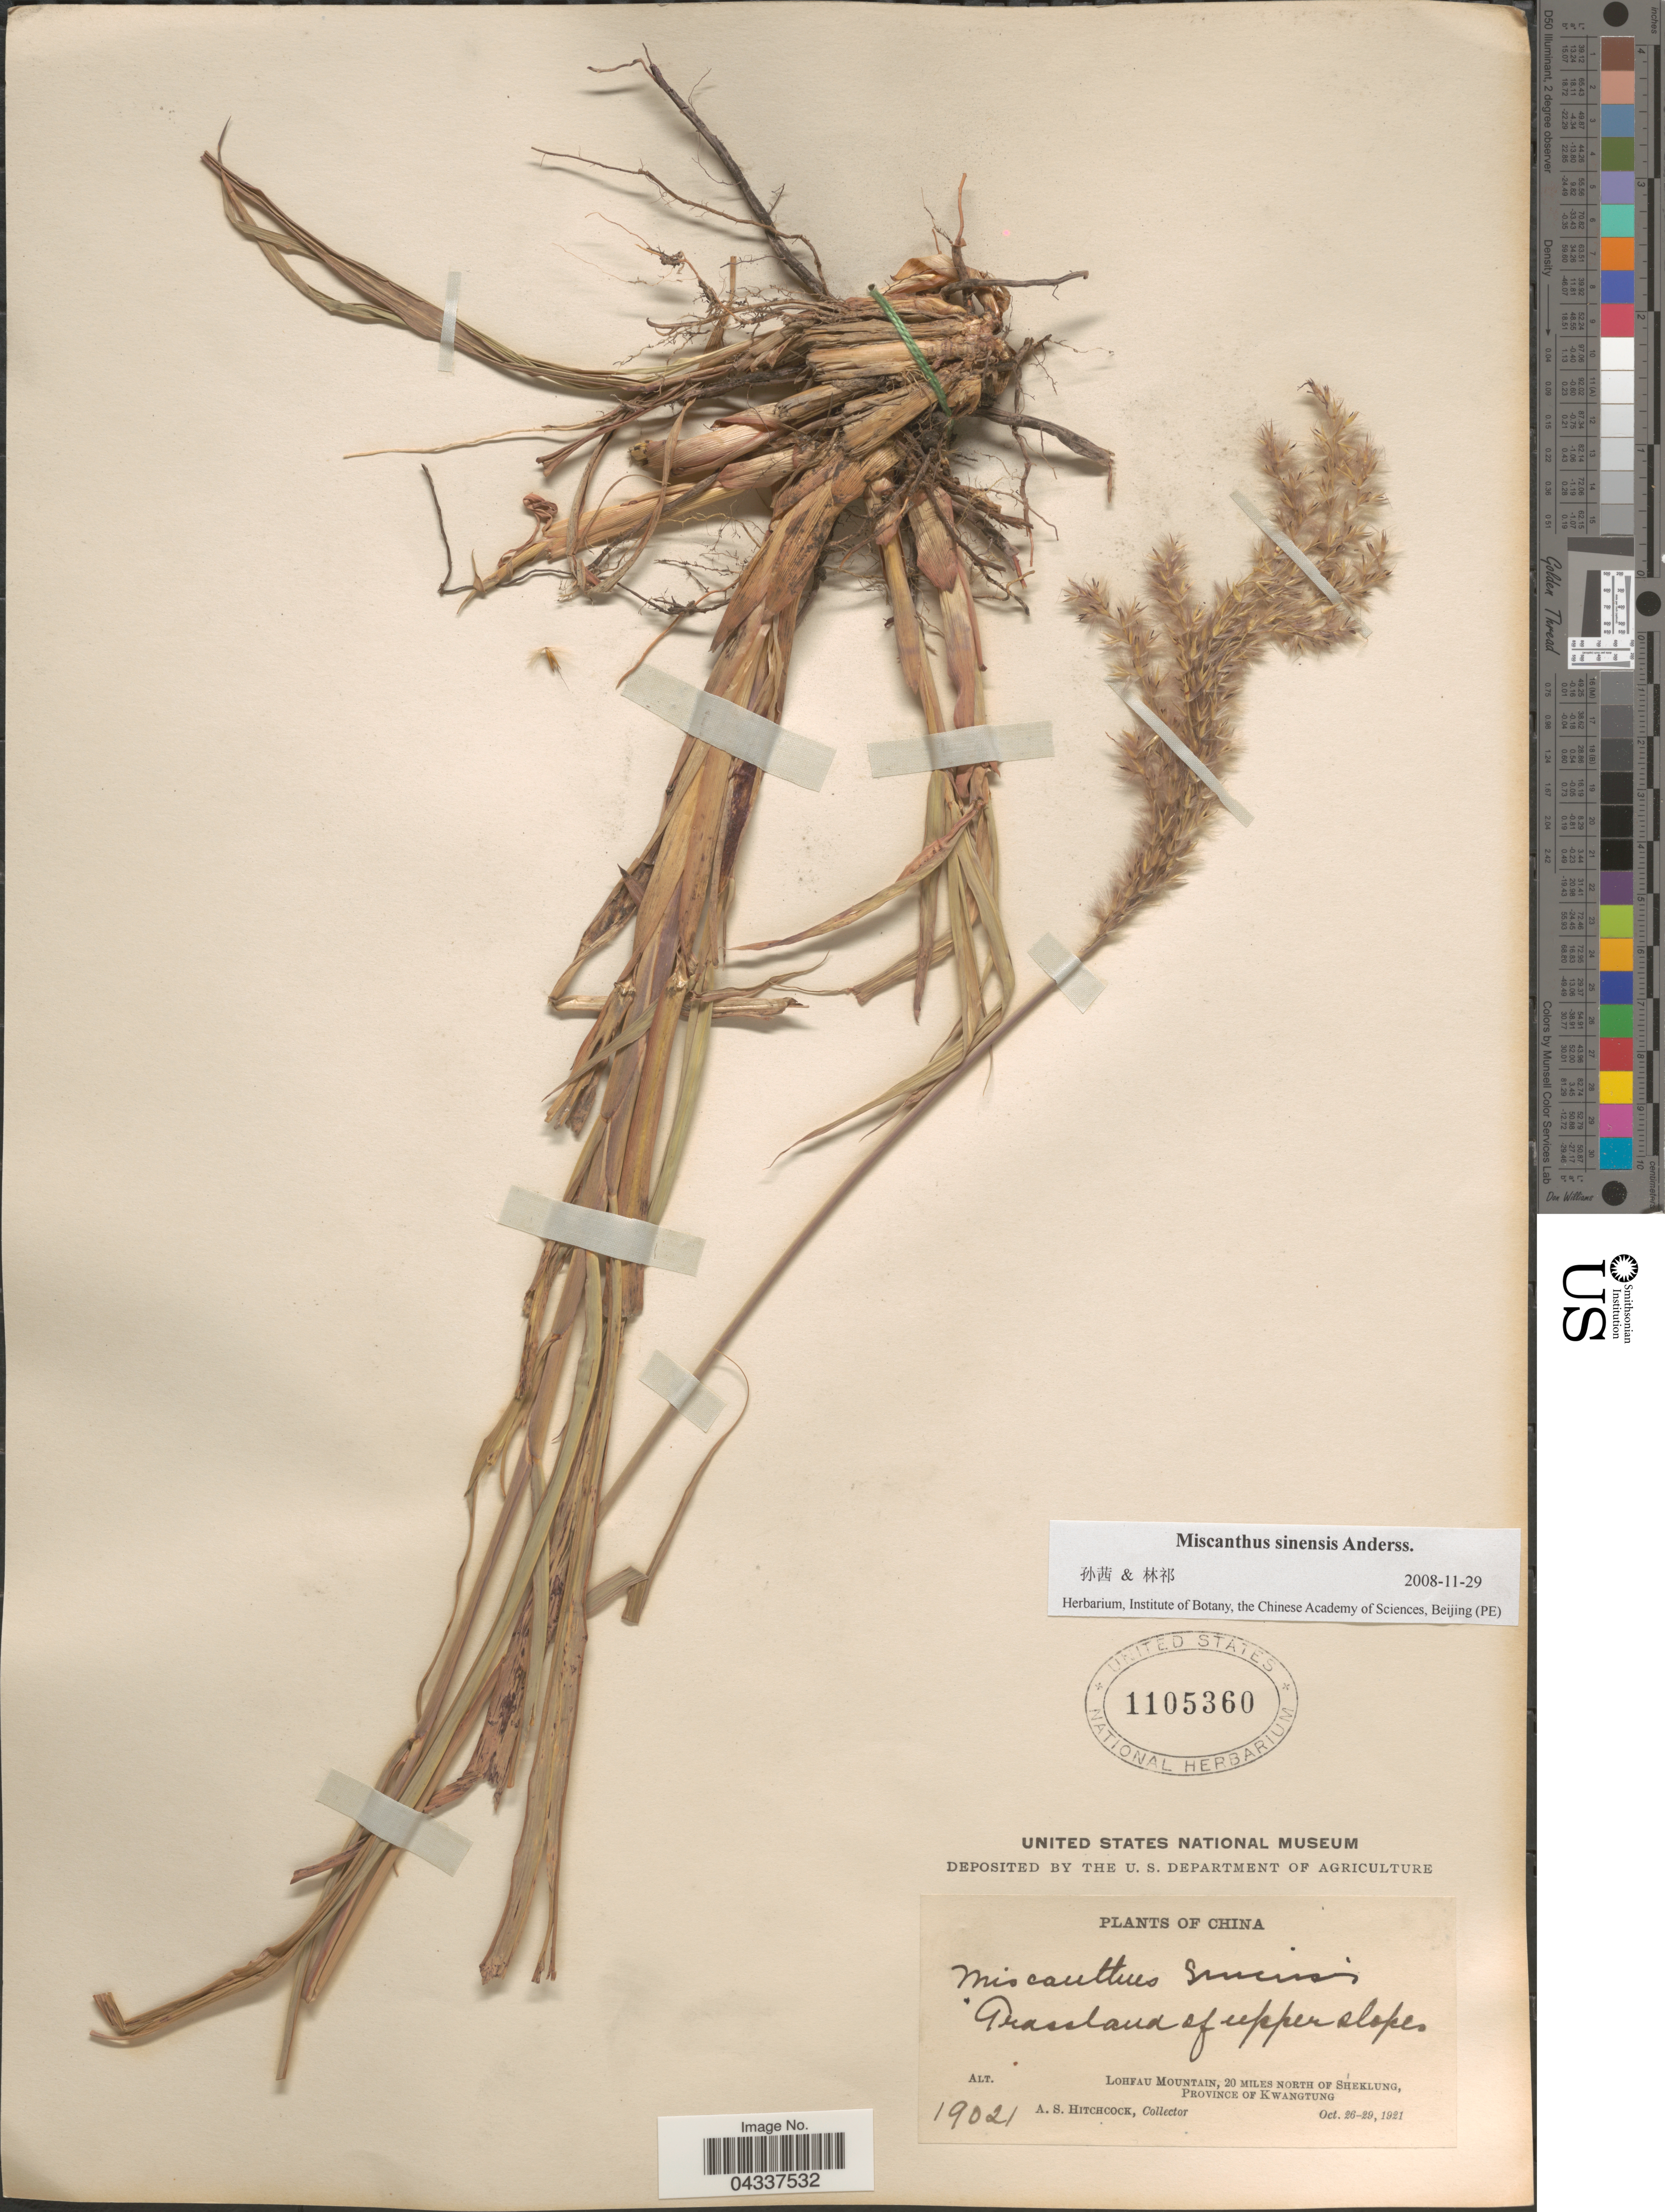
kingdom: Plantae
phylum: Tracheophyta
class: Liliopsida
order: Poales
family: Poaceae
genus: Miscanthus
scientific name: Miscanthus sinensis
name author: Andersson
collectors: A. S. Hitchcock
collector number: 19021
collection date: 1921-10-26/1921-10-29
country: China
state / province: Guangdong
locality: Grassland of upper slopes. Lohfau Mountain, 20 miles north of Sheklung, Province of Kwangtung.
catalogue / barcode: US 1105360